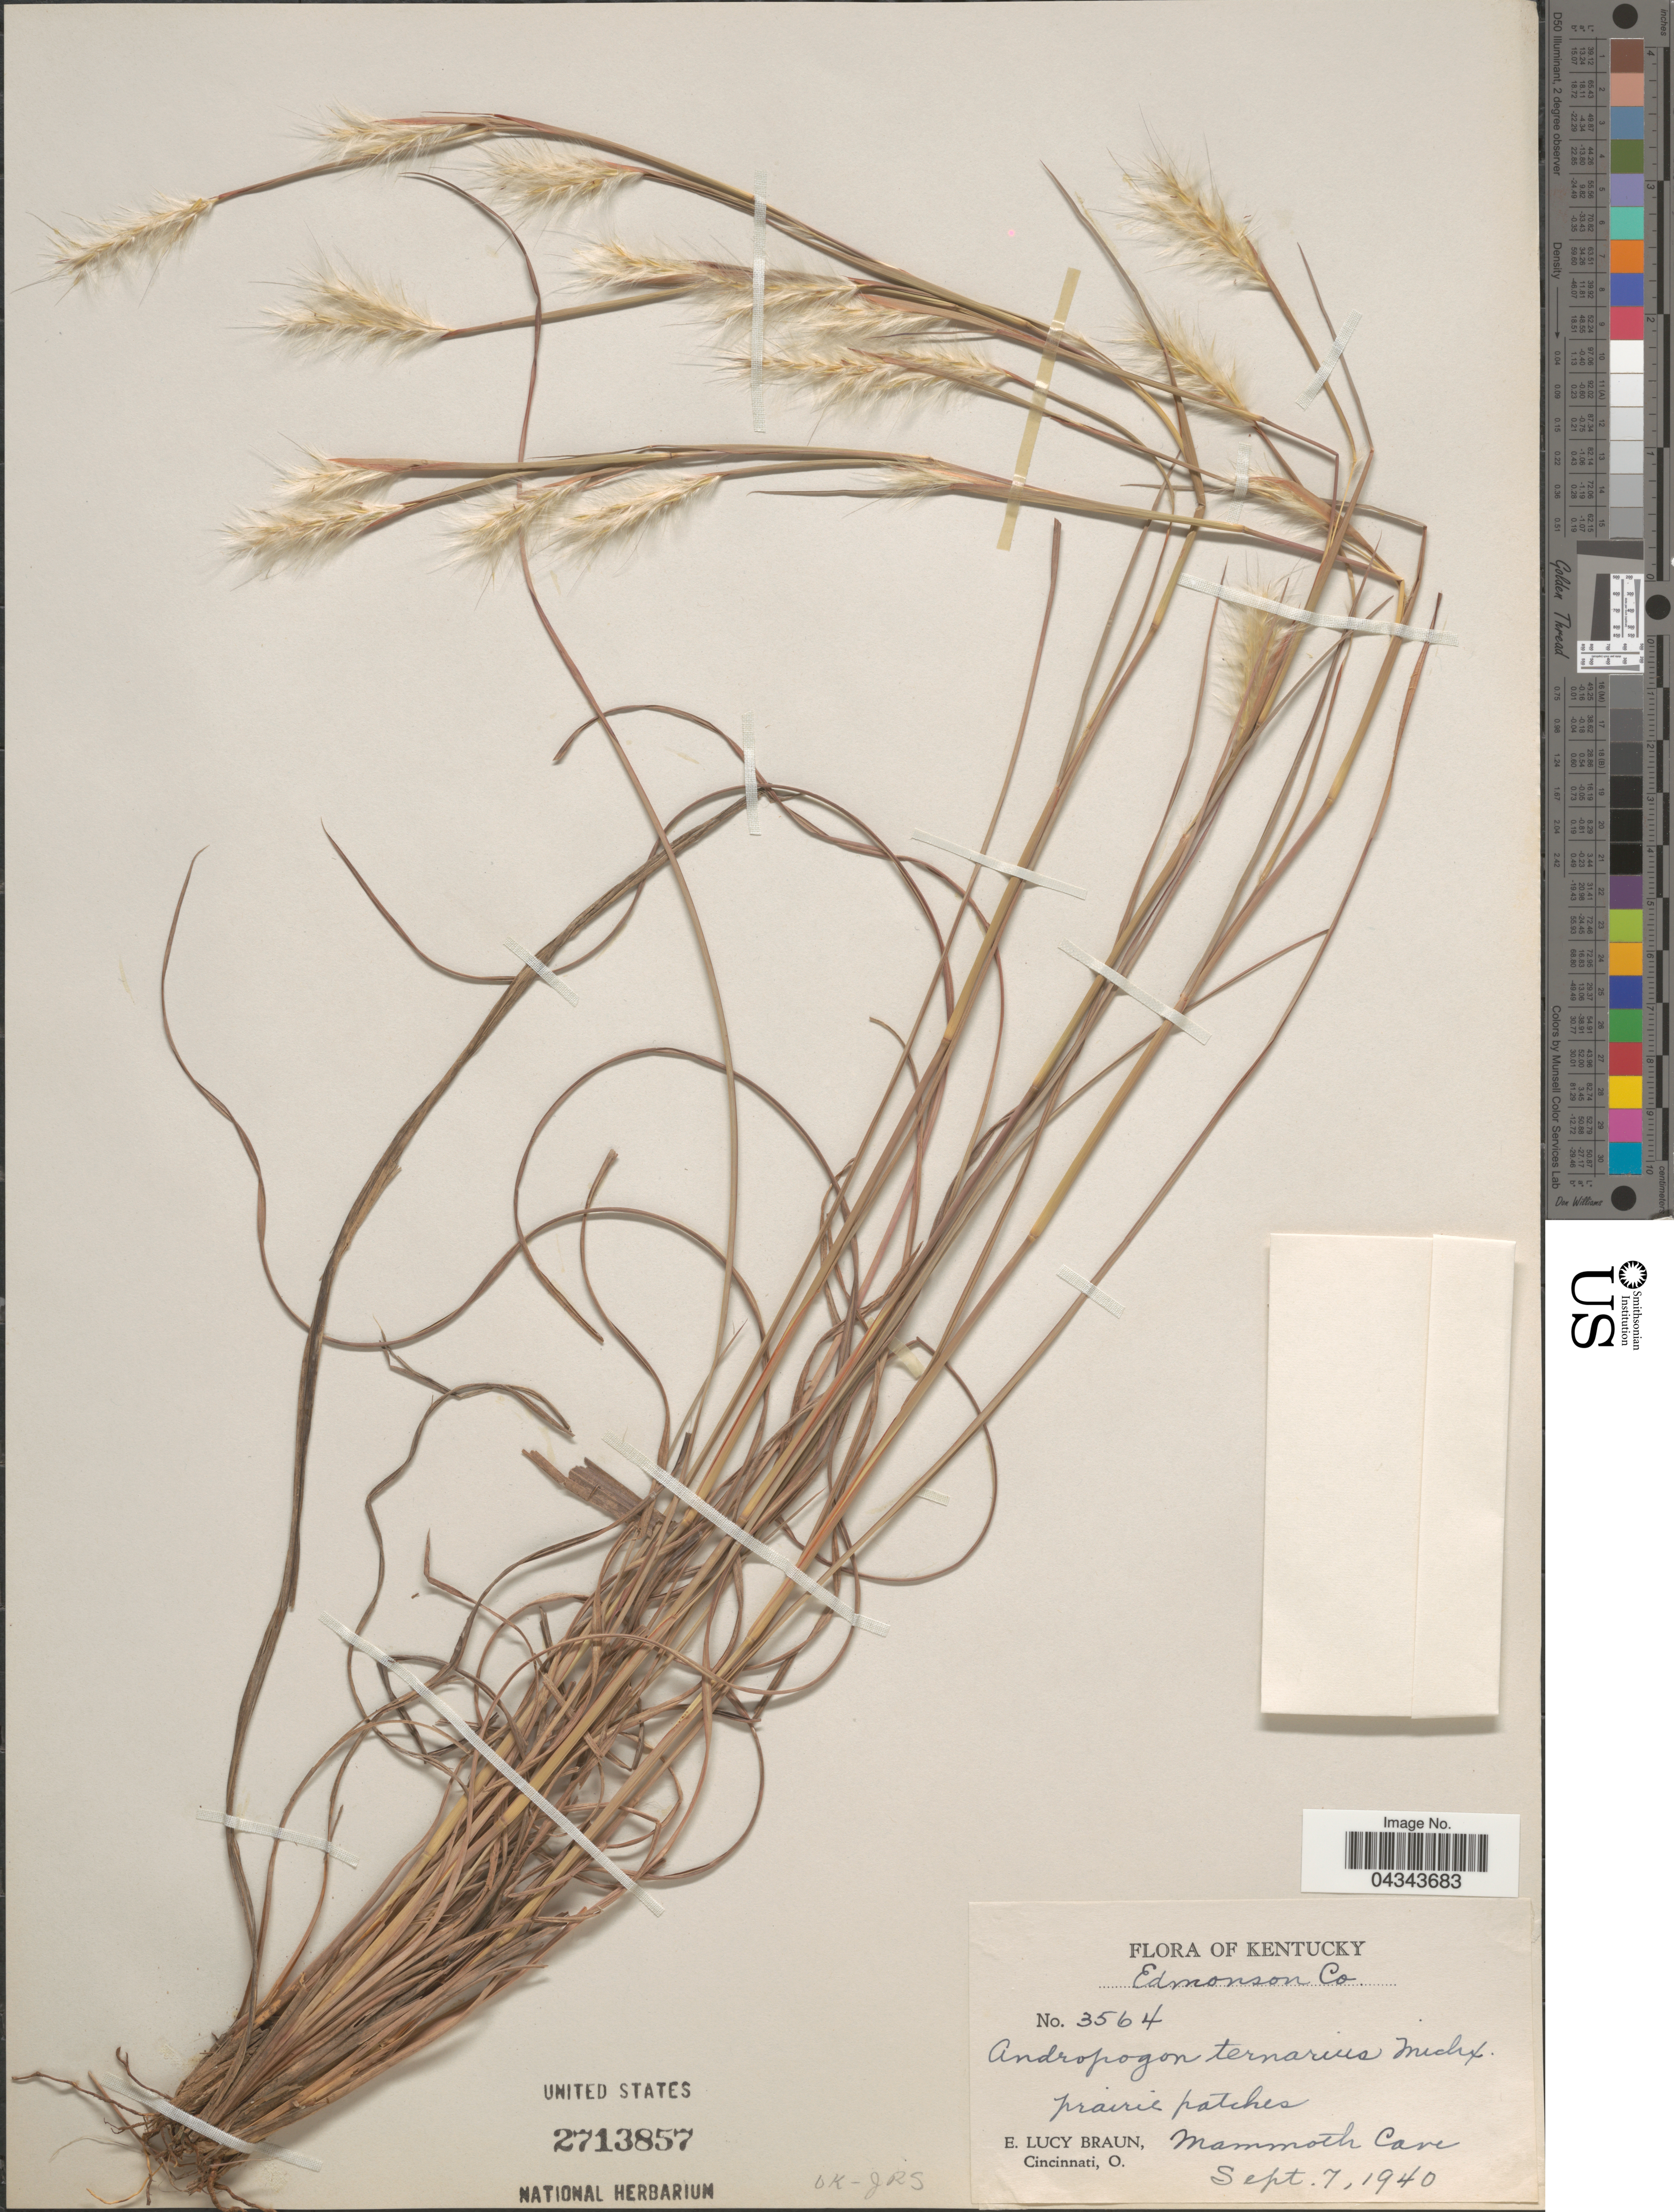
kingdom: Plantae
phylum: Tracheophyta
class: Liliopsida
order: Poales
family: Poaceae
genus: Andropogon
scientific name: Andropogon ternarius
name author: Michx.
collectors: E. L. Braun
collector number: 3564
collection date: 1940-09-07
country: United States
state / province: Kentucky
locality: Edmonson Co. Mammoth Cave.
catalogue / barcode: US 2713857